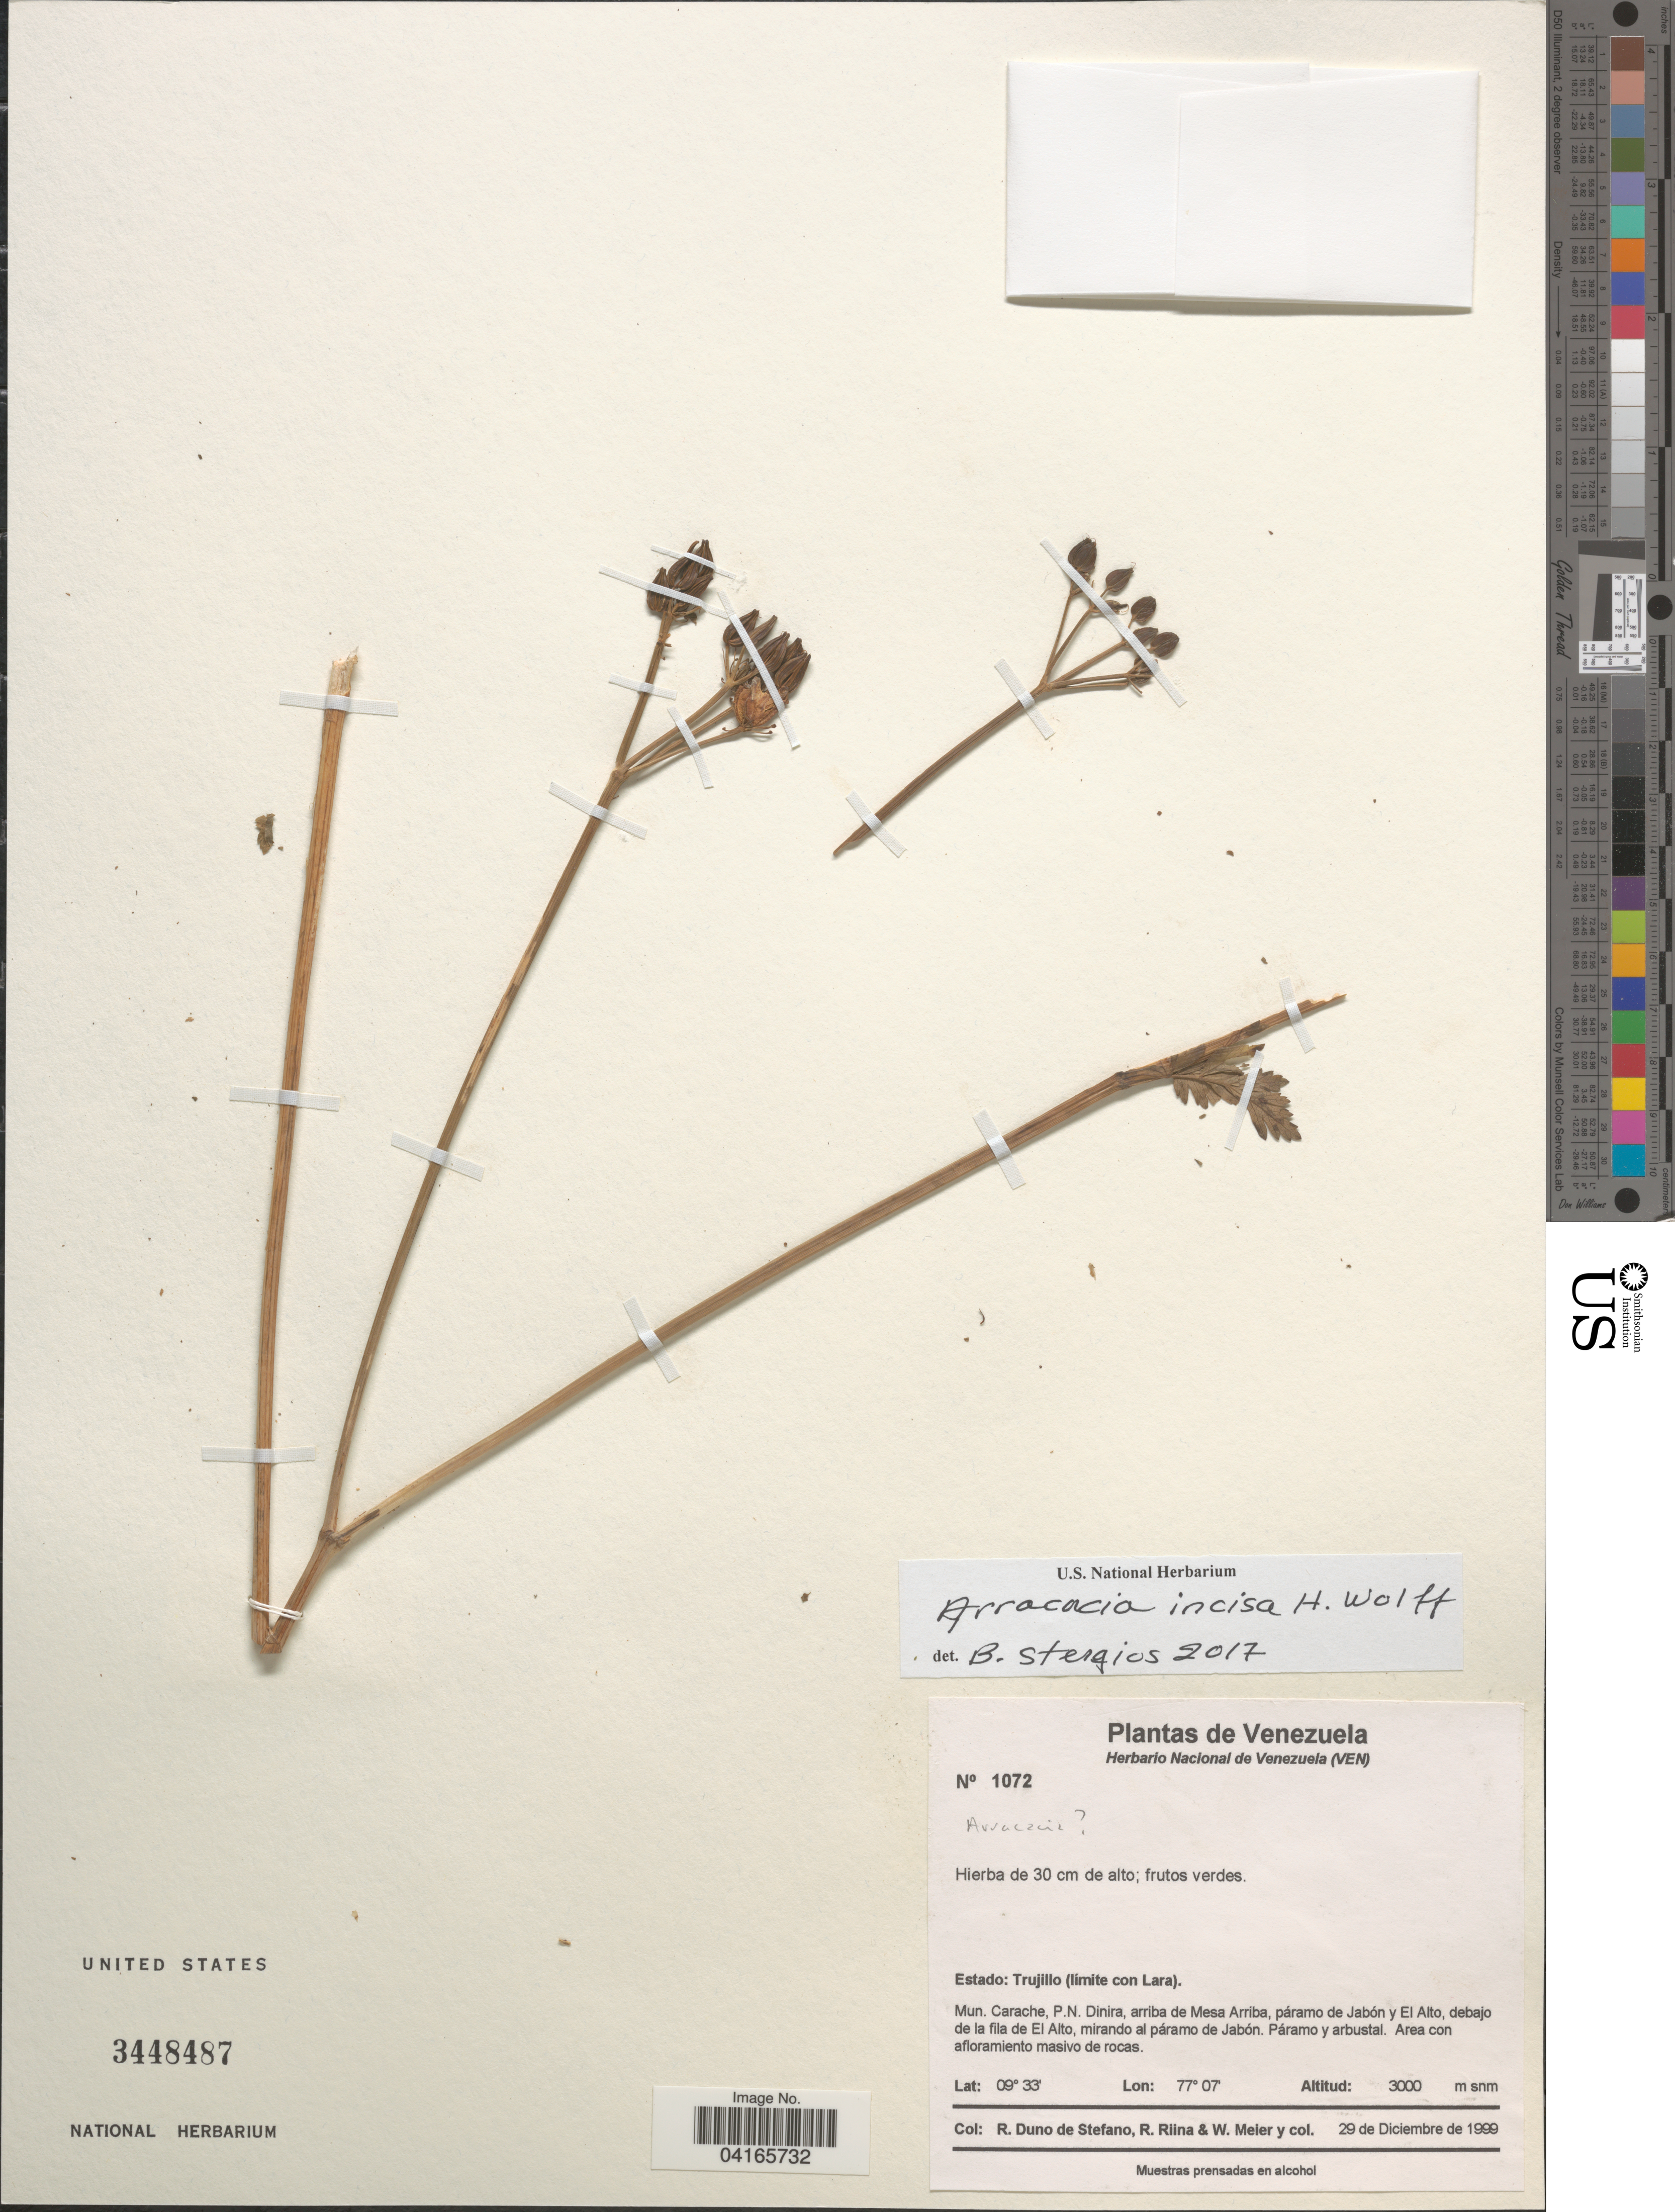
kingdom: Plantae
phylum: Tracheophyta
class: Magnoliopsida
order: Apiales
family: Apiaceae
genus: Arracacia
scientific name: Arracacia incisa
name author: H. Wolff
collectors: R. Duno de Stefano, R. Riina, W. Meier & W. Colenso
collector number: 1072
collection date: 1999-12-29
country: Venezuela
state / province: Trujillo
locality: (Límite con Lara). Mun. Carache, P.N. Dinira, arriba de Mesa Arriba, páramo de Jabón y El Alto, debajo de la fila de El Alto, mirando al páramo de Jabón.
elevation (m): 3000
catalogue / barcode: US 3448487